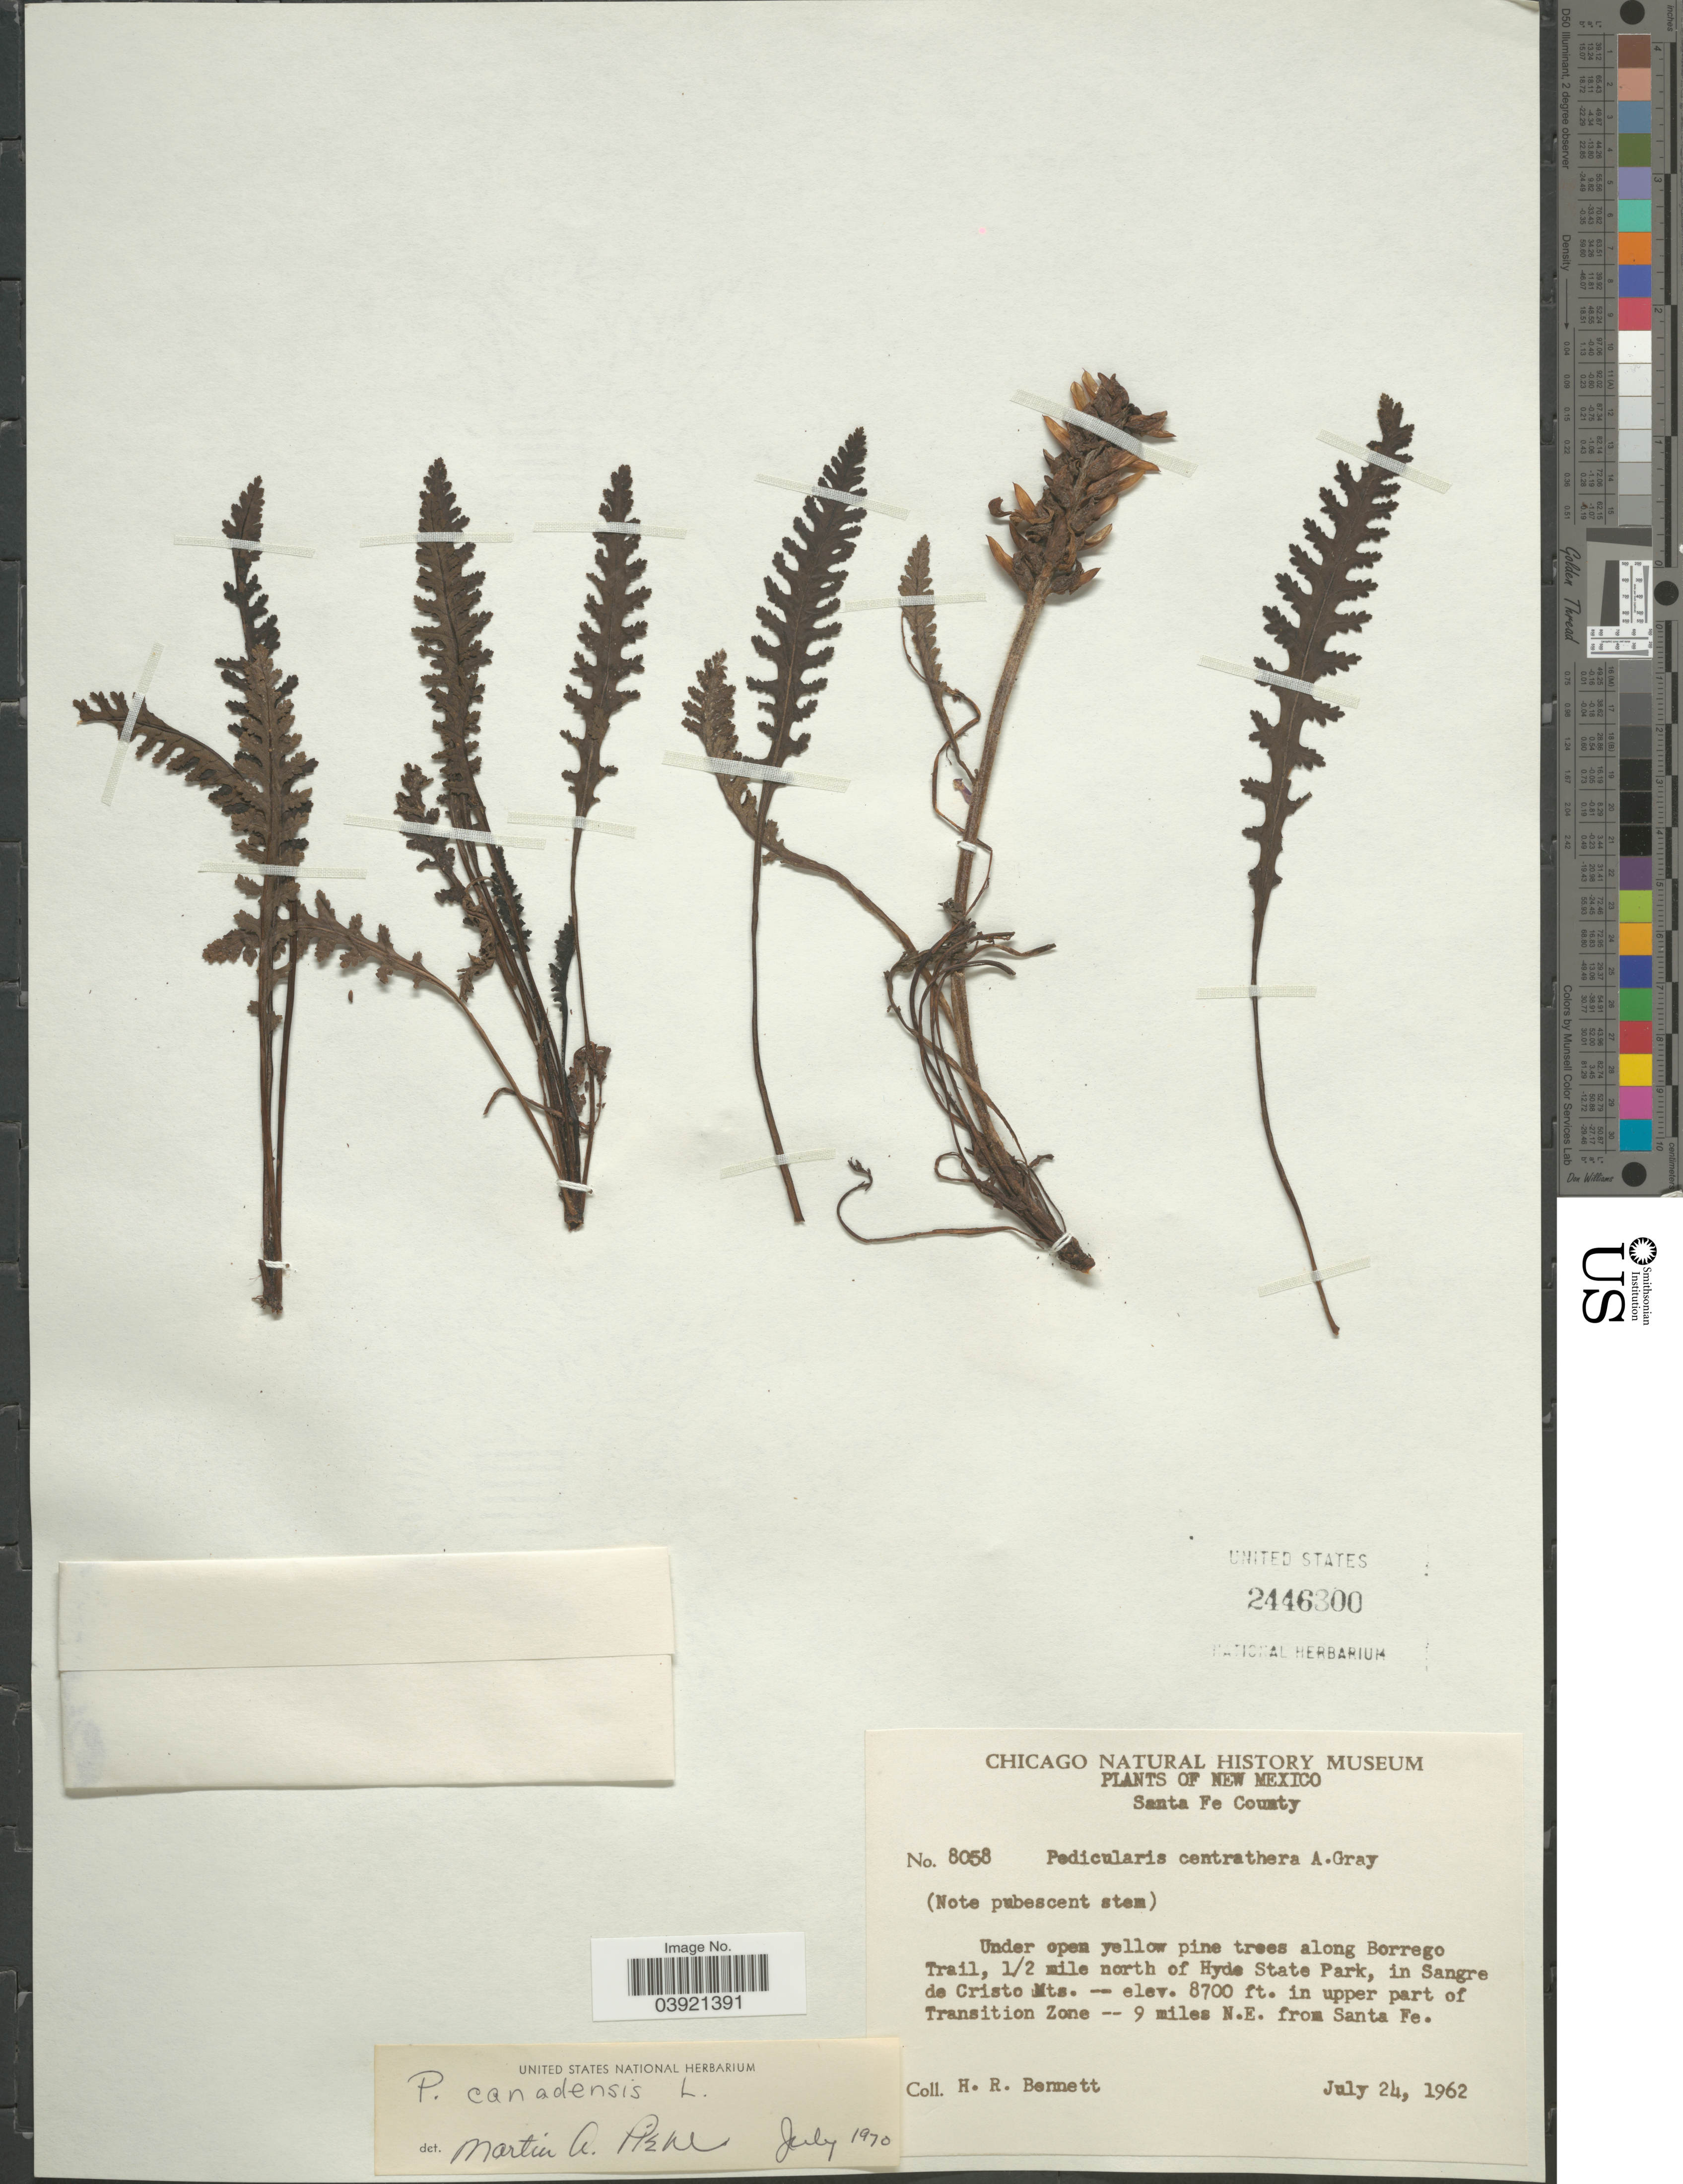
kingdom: Plantae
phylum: Tracheophyta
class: Magnoliopsida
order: Lamiales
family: Orobanchaceae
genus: Pedicularis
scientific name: Pedicularis canadensis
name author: L.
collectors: H. R. Bennett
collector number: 8058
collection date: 1962-07-24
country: United States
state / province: New Mexico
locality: Santa Fe County. along Borrego Trail, ½ mile north of Hyde State Park, in Sangre de Cristo Mts. -in upper part of Transition Zone -- 9 miles N.E. from Santa Fe.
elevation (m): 2652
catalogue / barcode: US 2446300